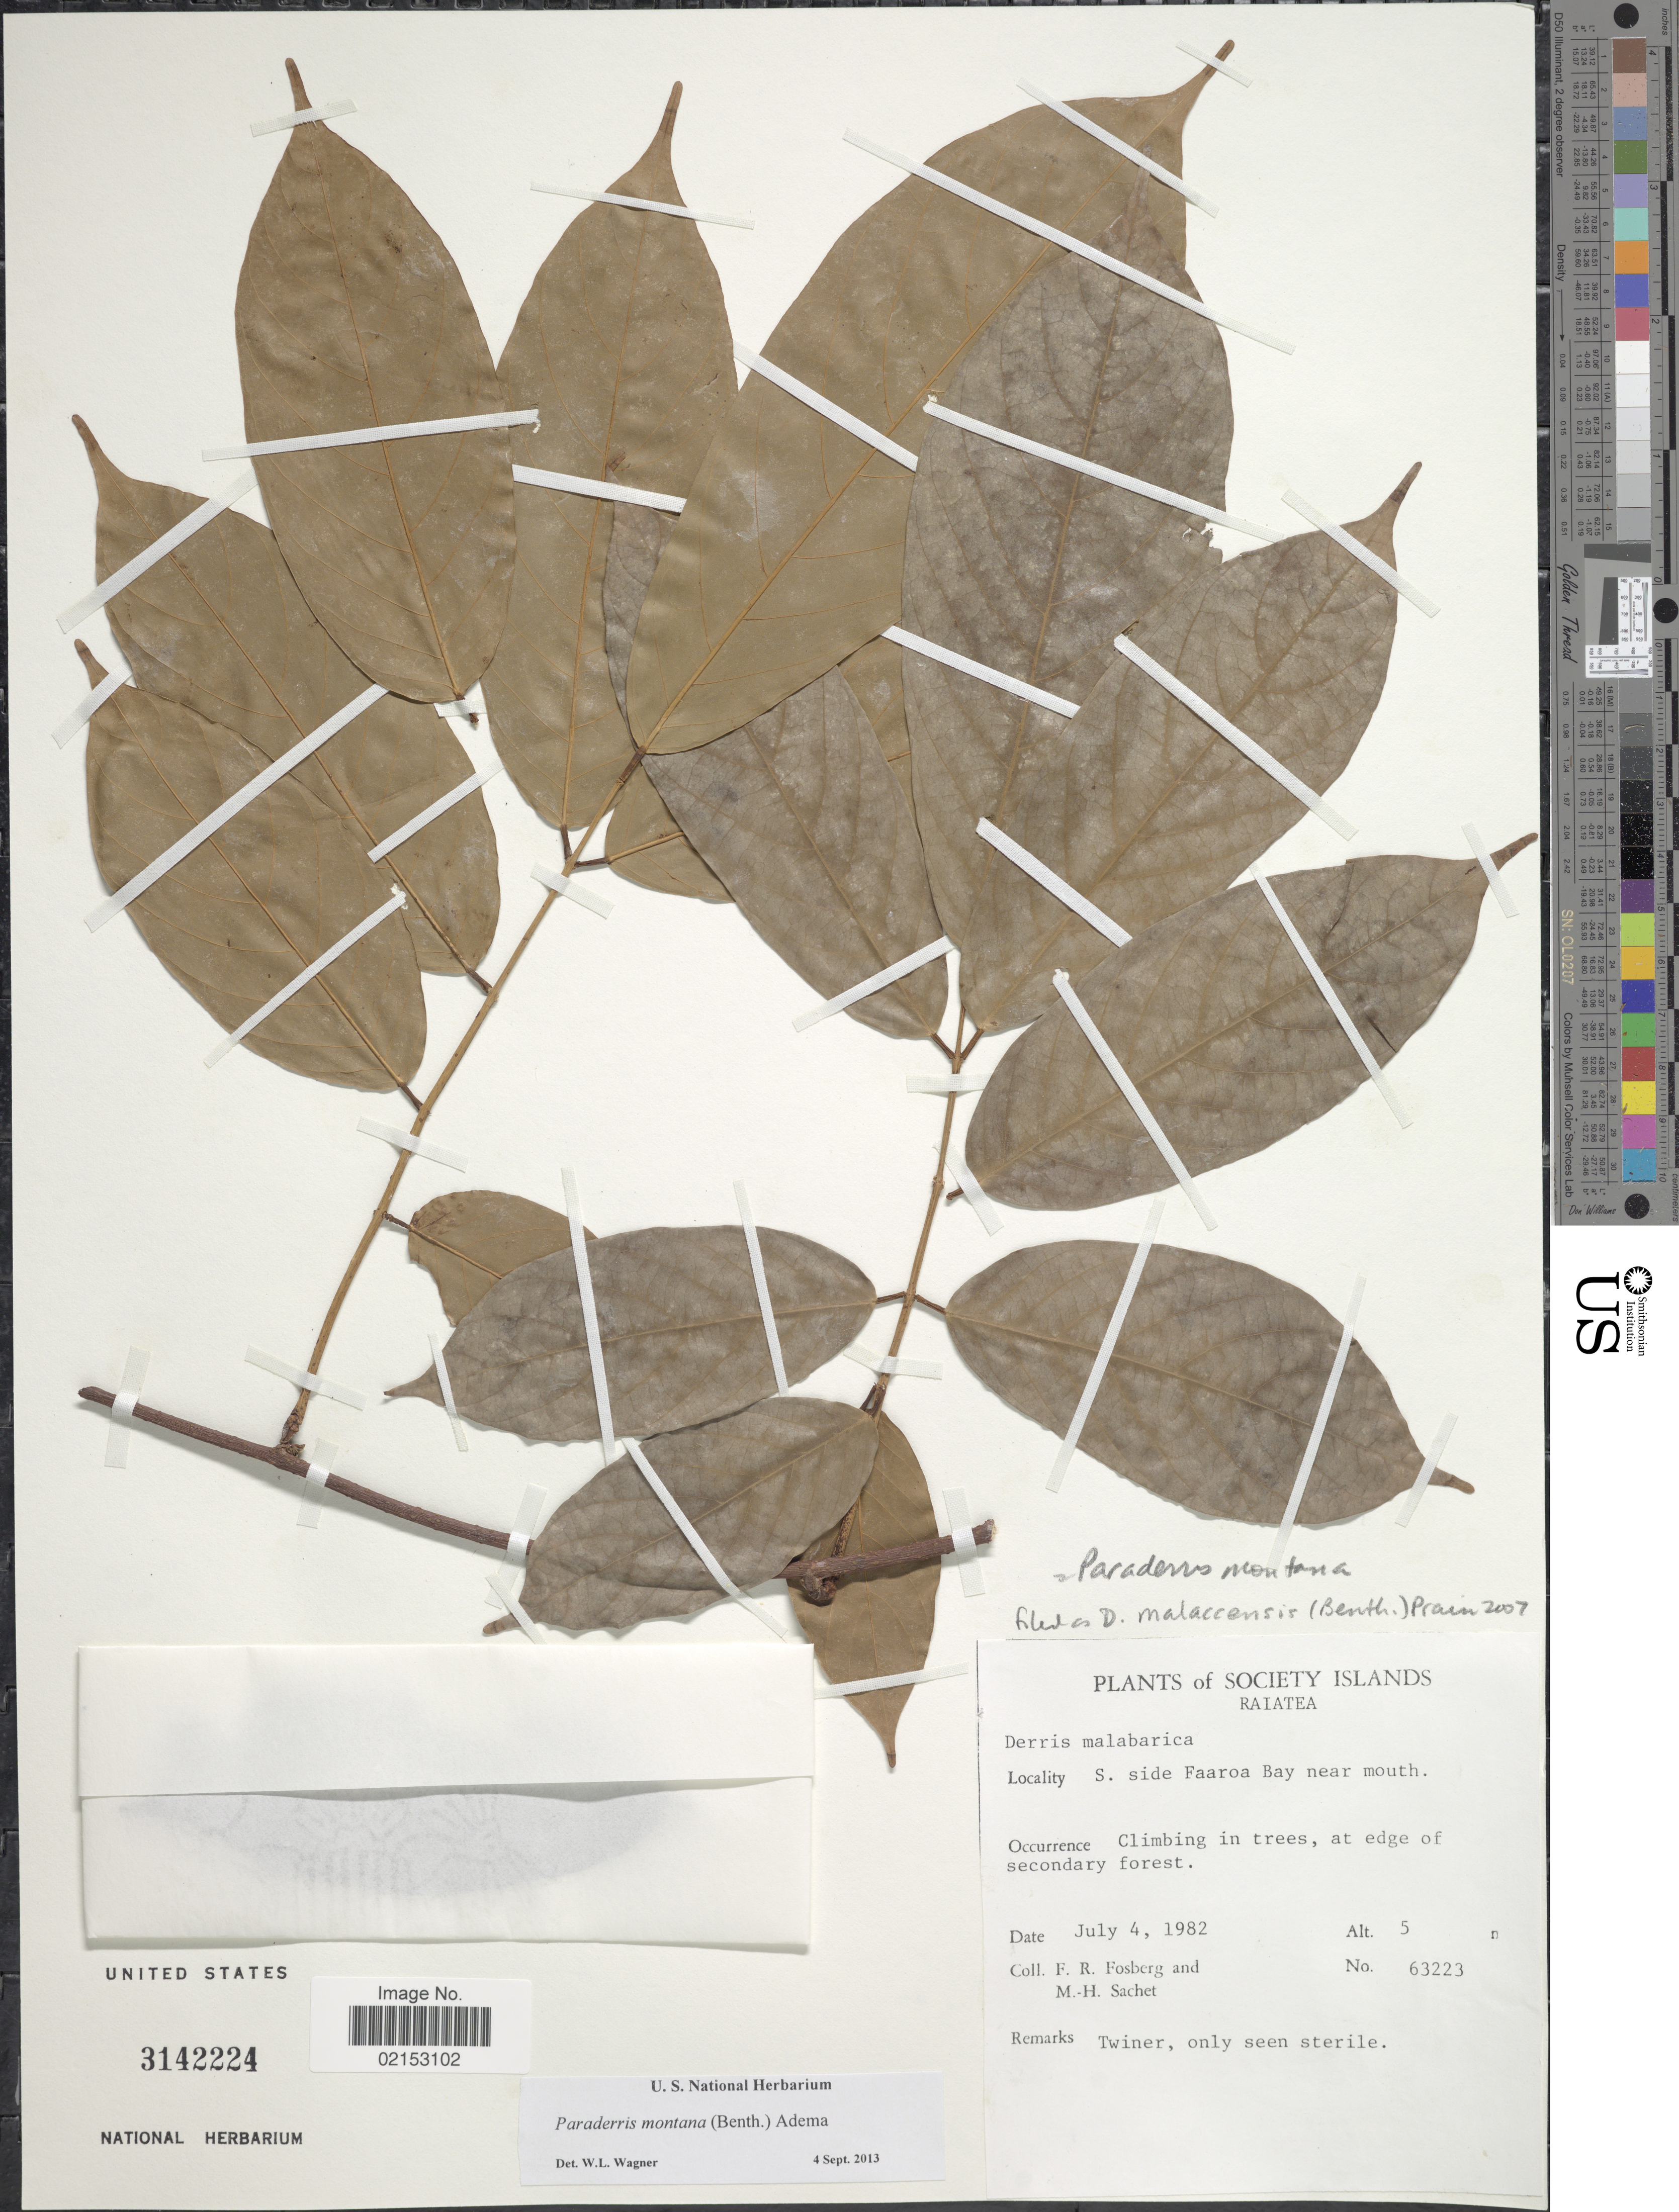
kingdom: Plantae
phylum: Tracheophyta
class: Magnoliopsida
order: Fabales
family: Fabaceae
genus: Derris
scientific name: Derris montana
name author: Benth.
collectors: F. R. Fosberg & M.-H. Sachet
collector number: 63223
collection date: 1982-07-04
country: French Polynesia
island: Raiatea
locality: Society Islands, Raiatea, S. side Faaroa Bay near mouth, at edge of secondary forest.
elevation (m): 5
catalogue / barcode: US 3142224